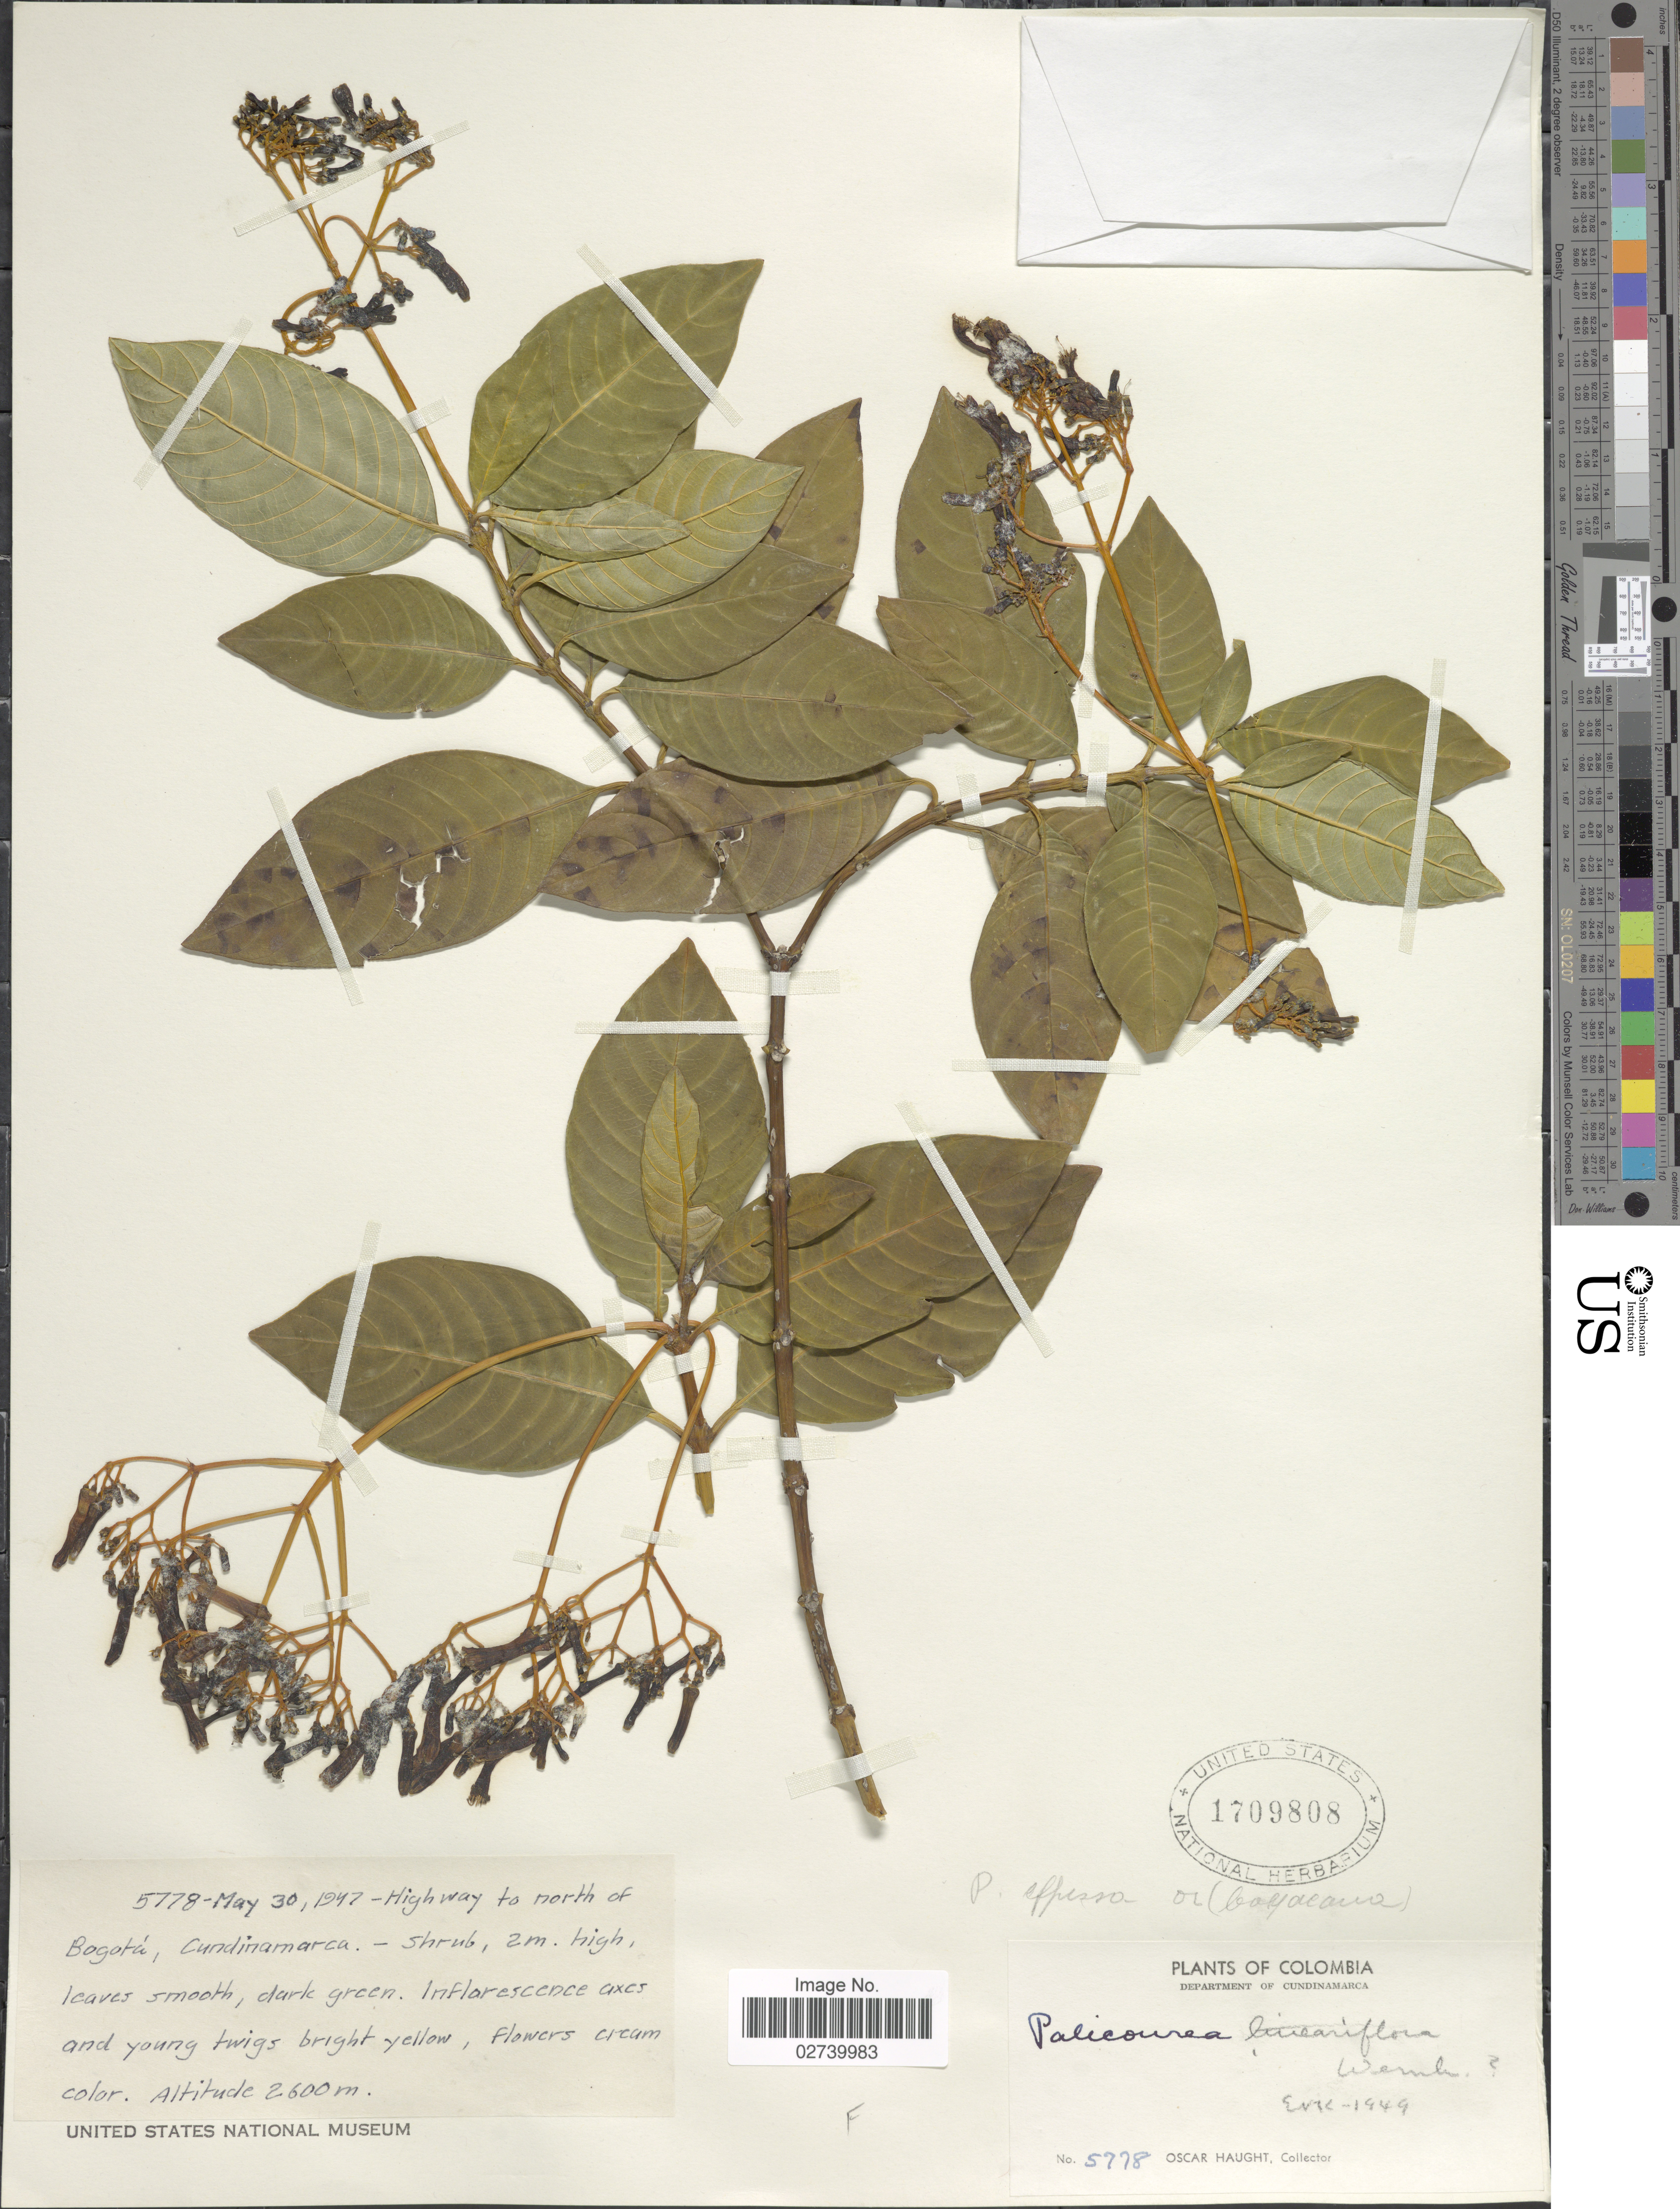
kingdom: Plantae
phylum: Tracheophyta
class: Magnoliopsida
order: Gentianales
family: Rubiaceae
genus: Palicourea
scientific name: Palicourea lineariflora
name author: Wernham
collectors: O. L. Haught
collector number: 5778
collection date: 1947-05-30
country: Colombia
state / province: Cundinamarca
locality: Highway to north of Bogotá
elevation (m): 2600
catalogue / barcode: US 1709808